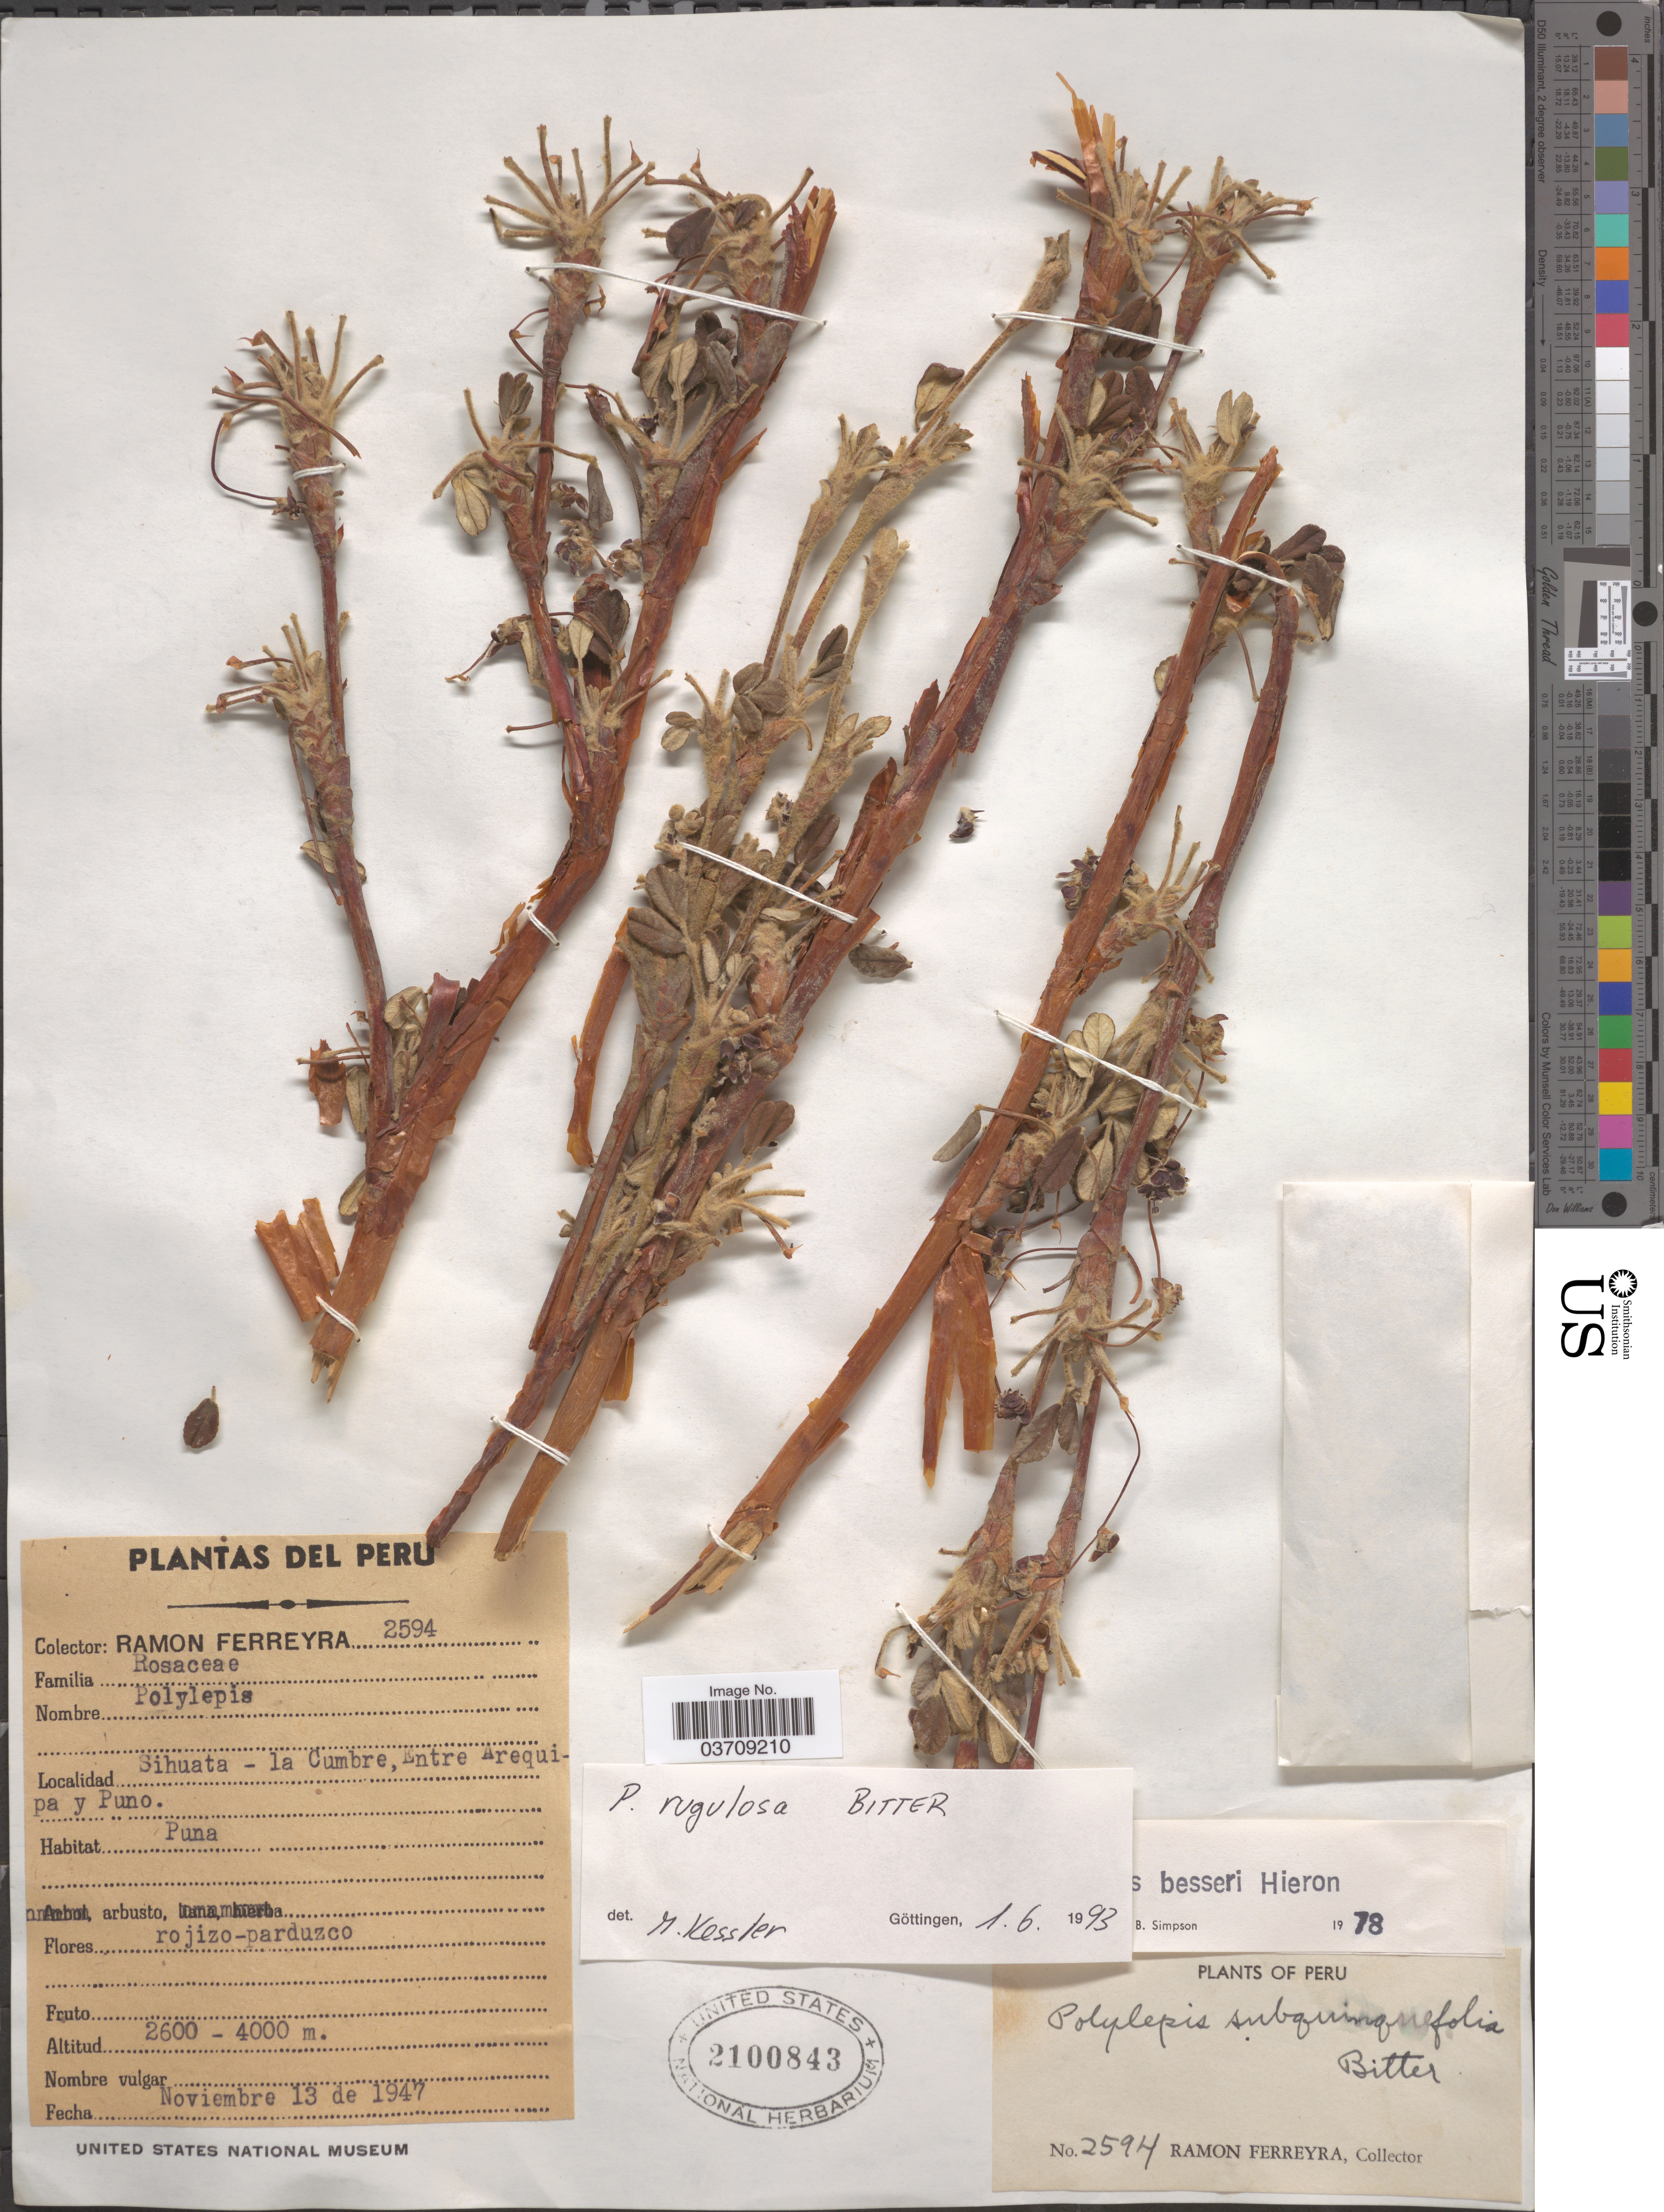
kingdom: Plantae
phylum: Tracheophyta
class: Magnoliopsida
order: Rosales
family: Rosaceae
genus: Polylepis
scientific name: Polylepis rugulosa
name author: Bitter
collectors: R. A. Ferreyra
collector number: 2594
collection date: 1947-11-13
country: Peru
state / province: Arequipa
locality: Sihuata - la Cumbre, Entre Arequipa y Puno.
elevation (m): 2600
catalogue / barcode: US 2100843